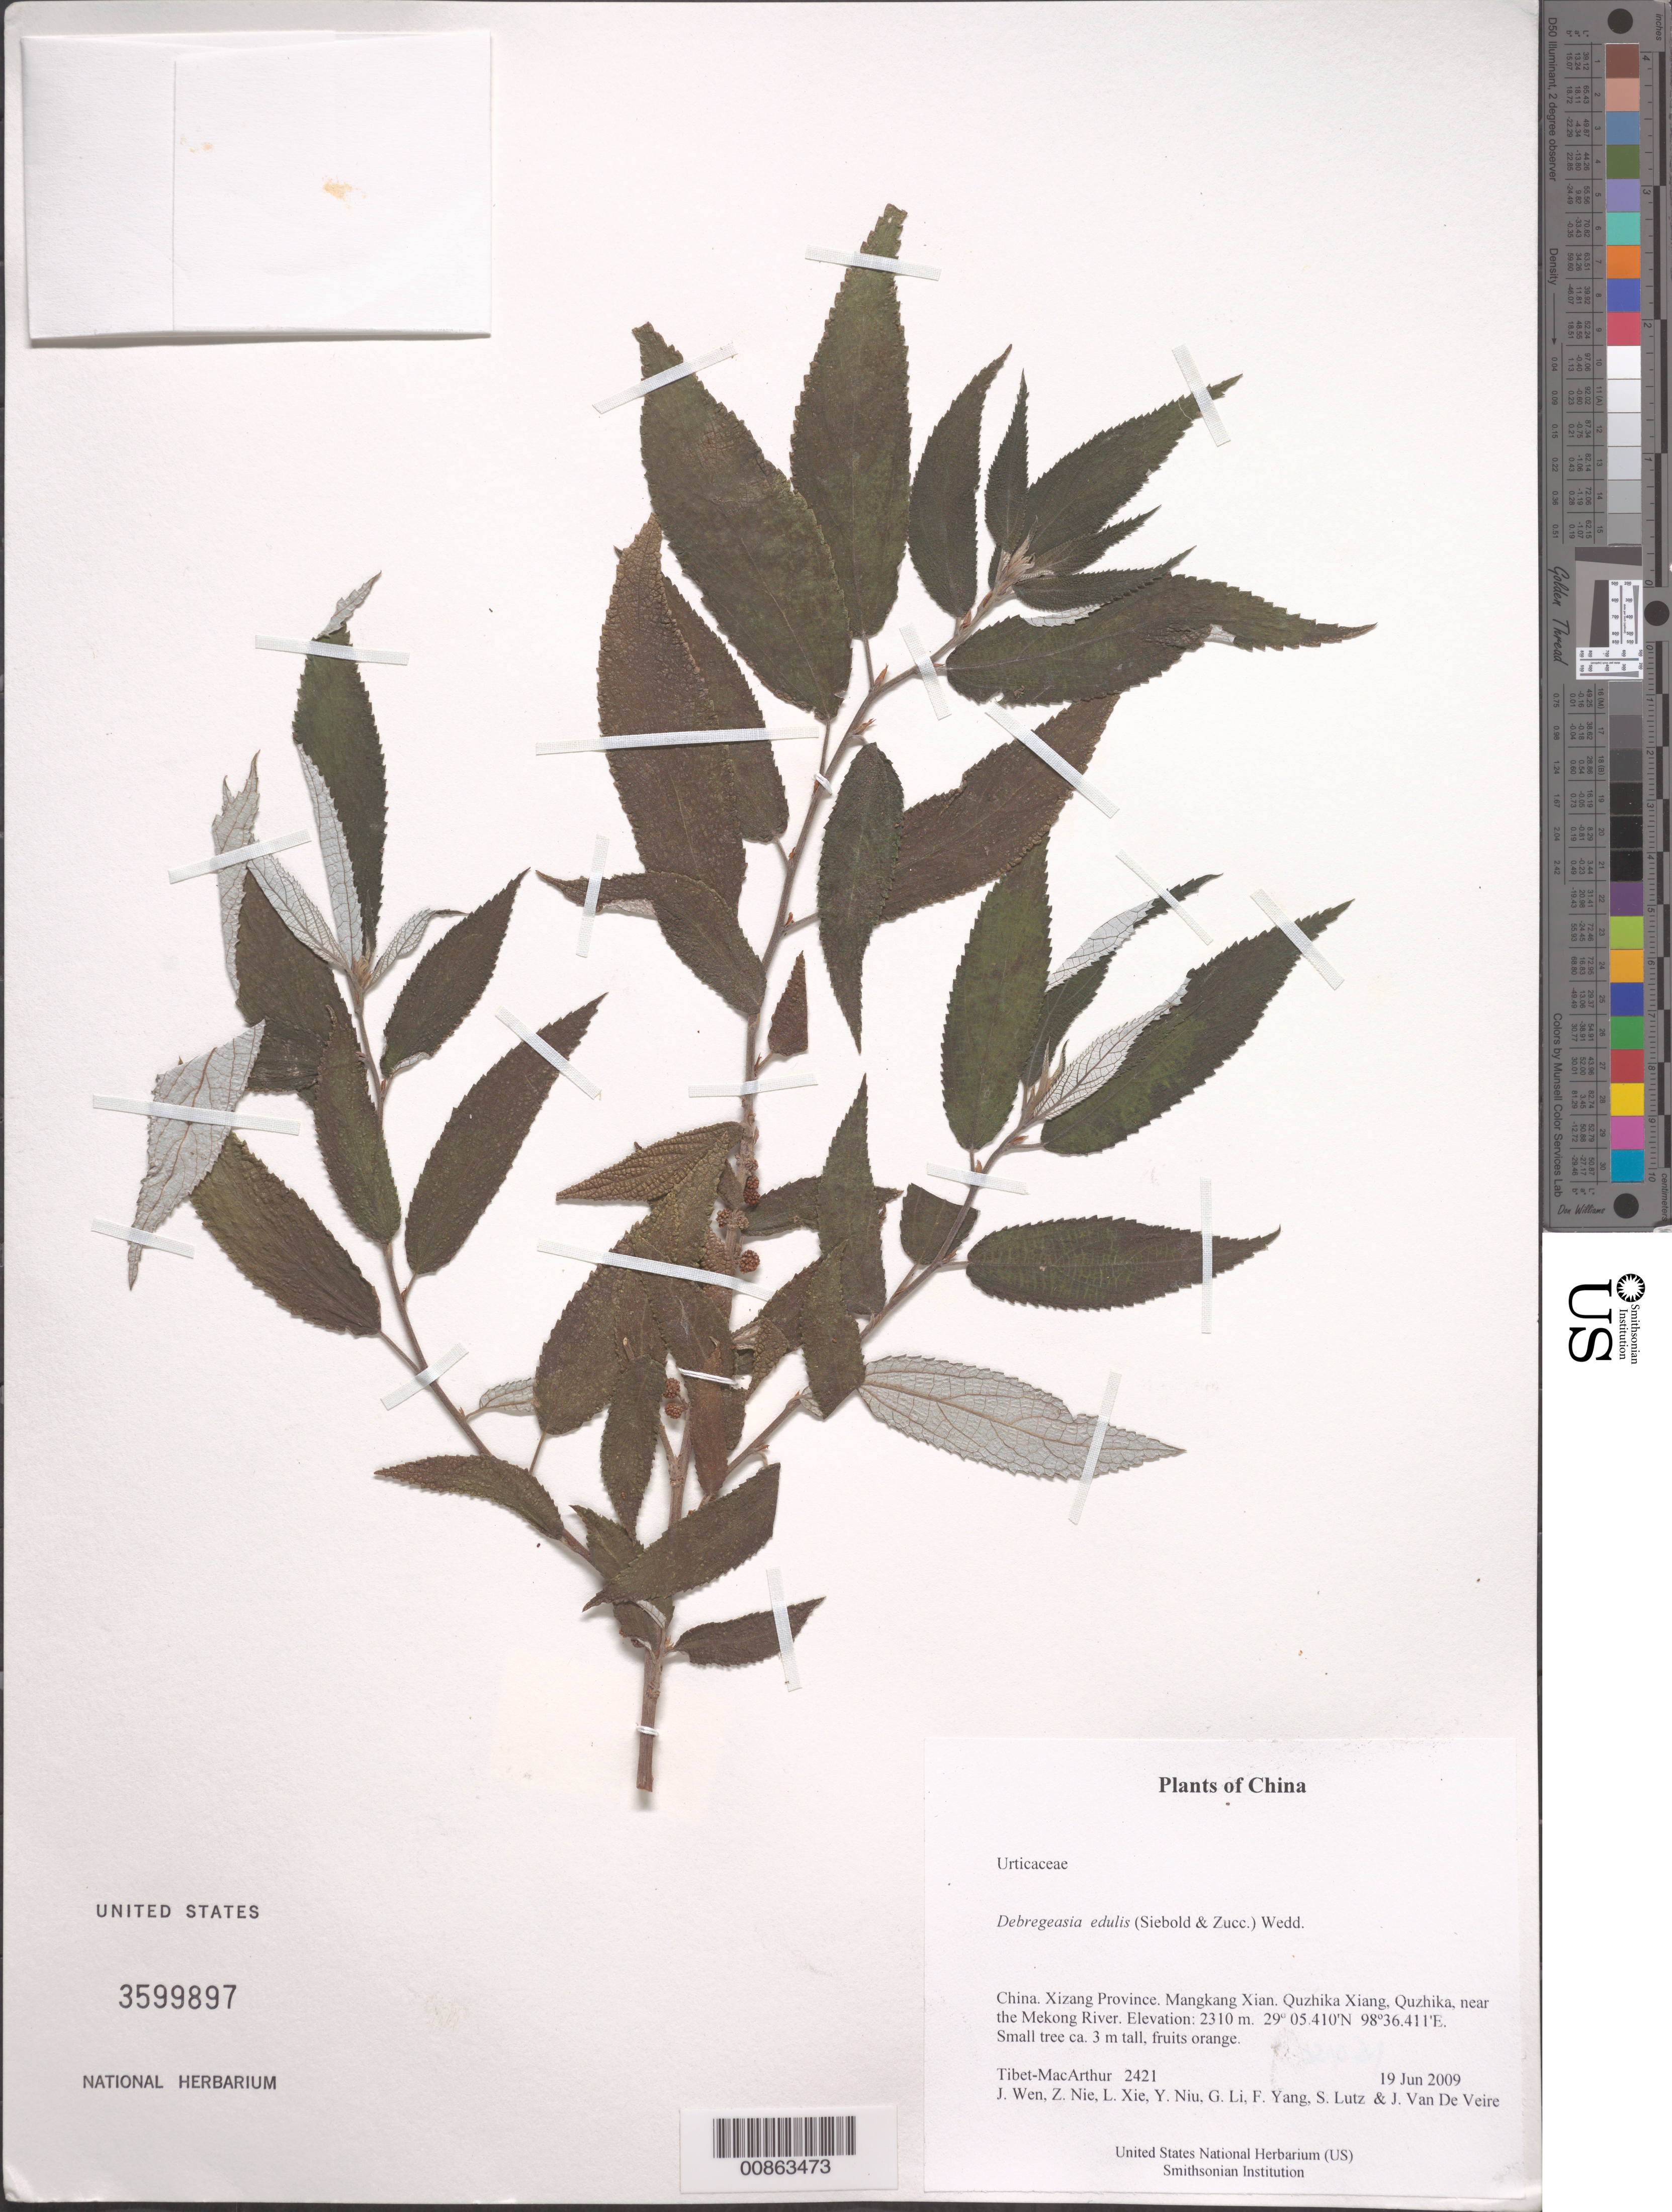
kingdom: Plantae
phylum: Tracheophyta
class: Magnoliopsida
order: Rosales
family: Urticaceae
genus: Debregeasia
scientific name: Debregeasia edulis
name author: (Siebold & Zucc.) Wedd.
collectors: Tibet-MacArthur, J. Wen, Z. Nie, L. Xie, Y. Niu, G. Li, F. Yang, S. Lutz & J. Van De Veire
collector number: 2421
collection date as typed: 19 Jun 2009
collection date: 2009-06-19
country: China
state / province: Xizang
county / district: Mangkang Xian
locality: Quzhika Xiang, Quzhika, near the Mekong River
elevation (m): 2310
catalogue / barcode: US 3599897